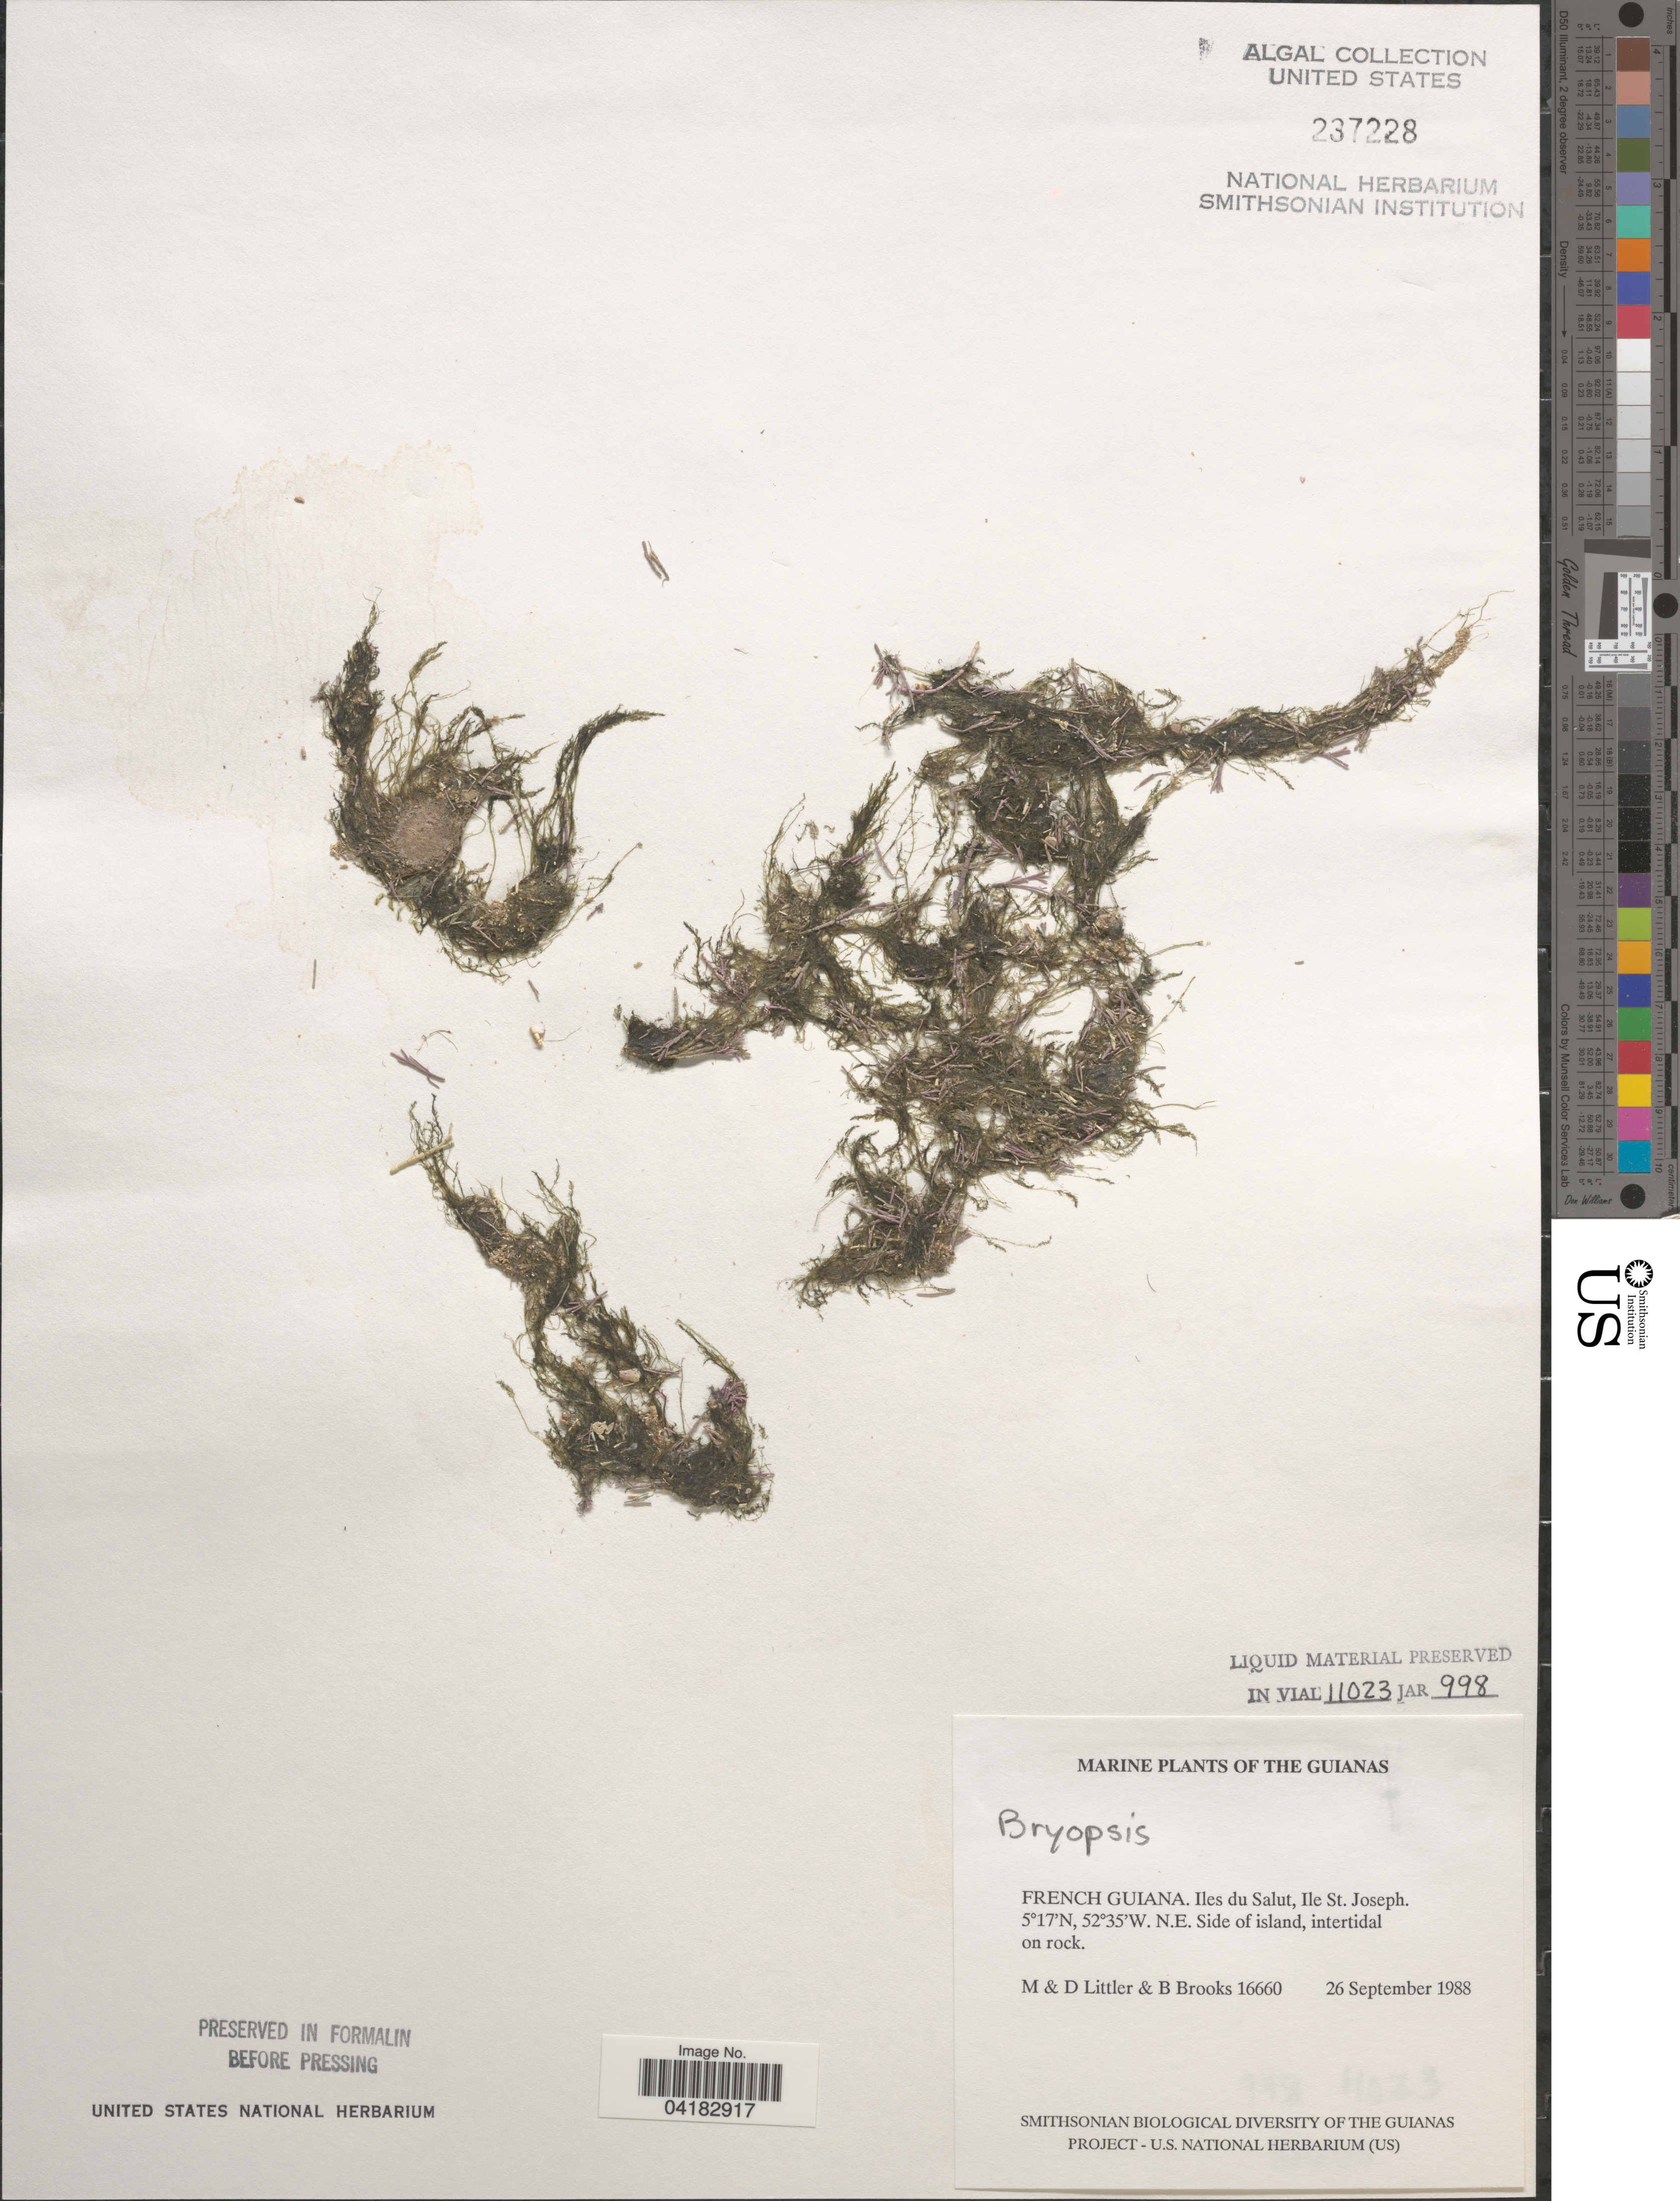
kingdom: Plantae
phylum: Chlorophyta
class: Ulvophyceae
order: Bryopsidales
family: Bryopsidaceae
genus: Bryopsis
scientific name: Bryopsis sp.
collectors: M. Littler, D. S. Littler & B. Brooks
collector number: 16660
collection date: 1988-09-26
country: French Guiana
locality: The Guianas. Iles du Salut, Ile St. Joseph. N.E. Side of island.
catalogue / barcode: US 237228